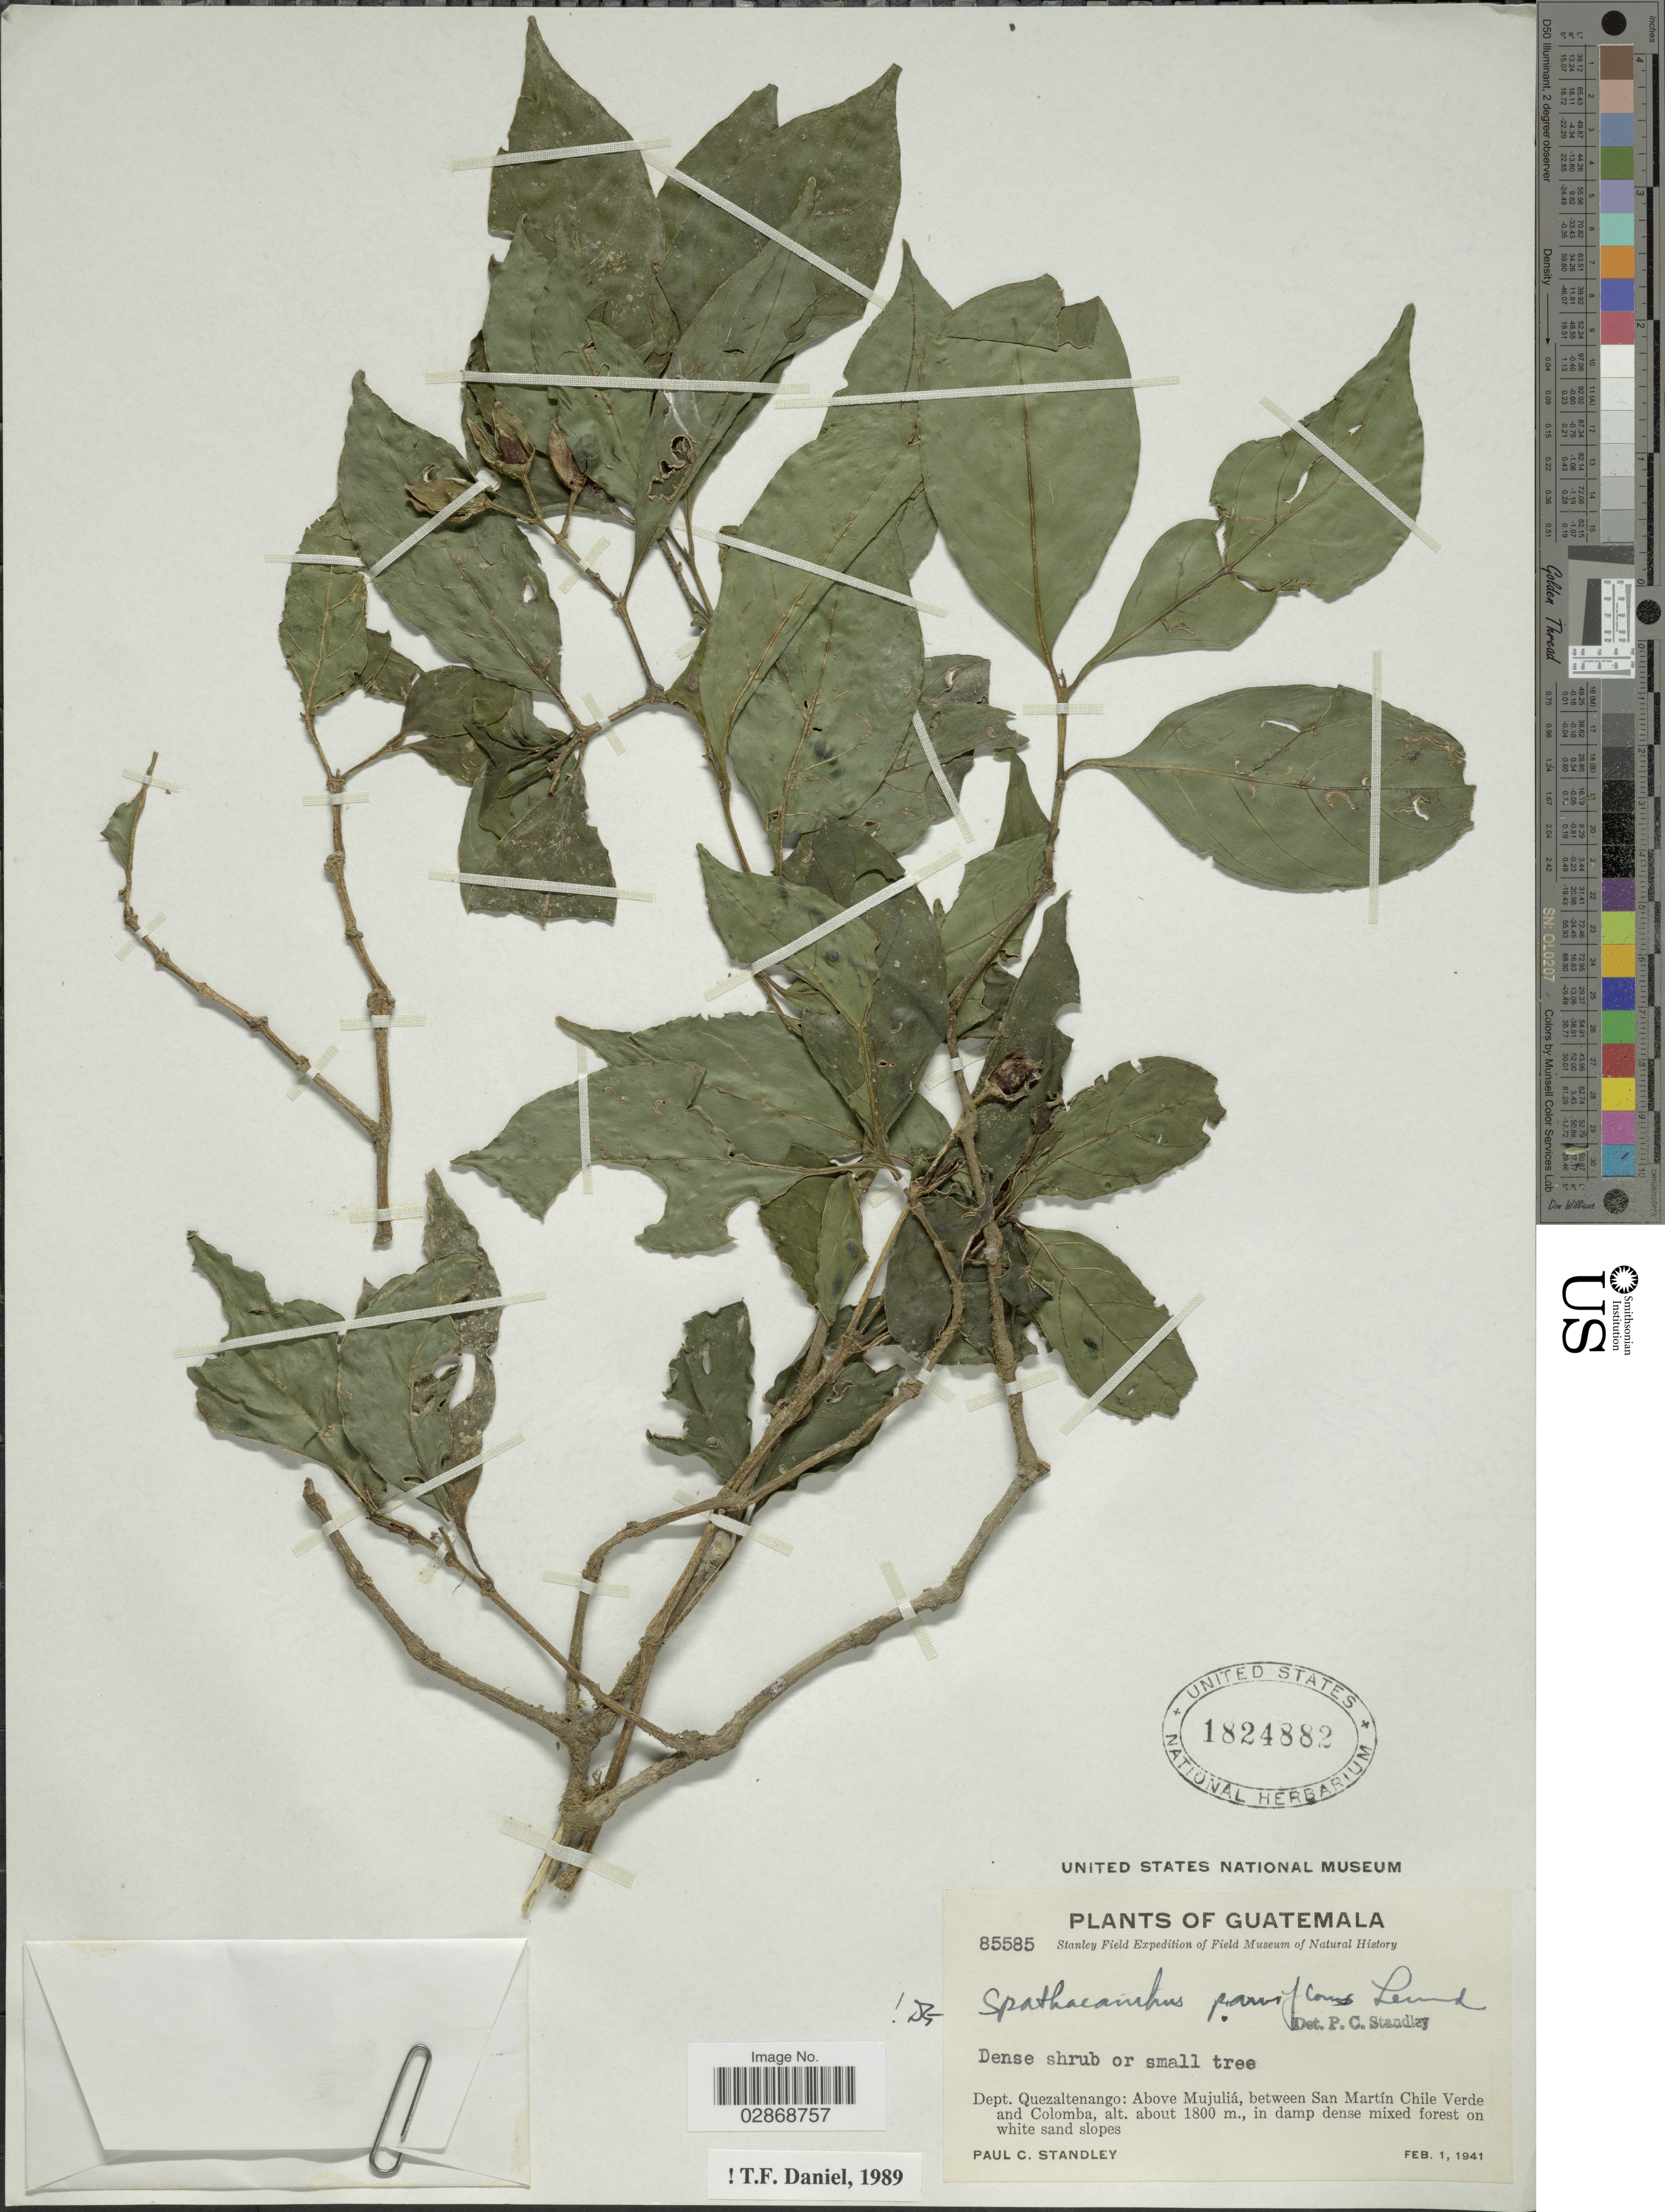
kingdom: Plantae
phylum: Tracheophyta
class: Magnoliopsida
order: Lamiales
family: Acanthaceae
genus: Spathacanthus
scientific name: Spathacanthus parviflorus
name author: Leonard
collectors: P. C. Standley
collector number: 85585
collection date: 1941-02-01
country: Guatemala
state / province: Quetzaltenango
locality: Dept. Quezaltenango: Above Mujuliá, between San Martín Chile Verde and Colomba.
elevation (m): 1800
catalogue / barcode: US 1824882